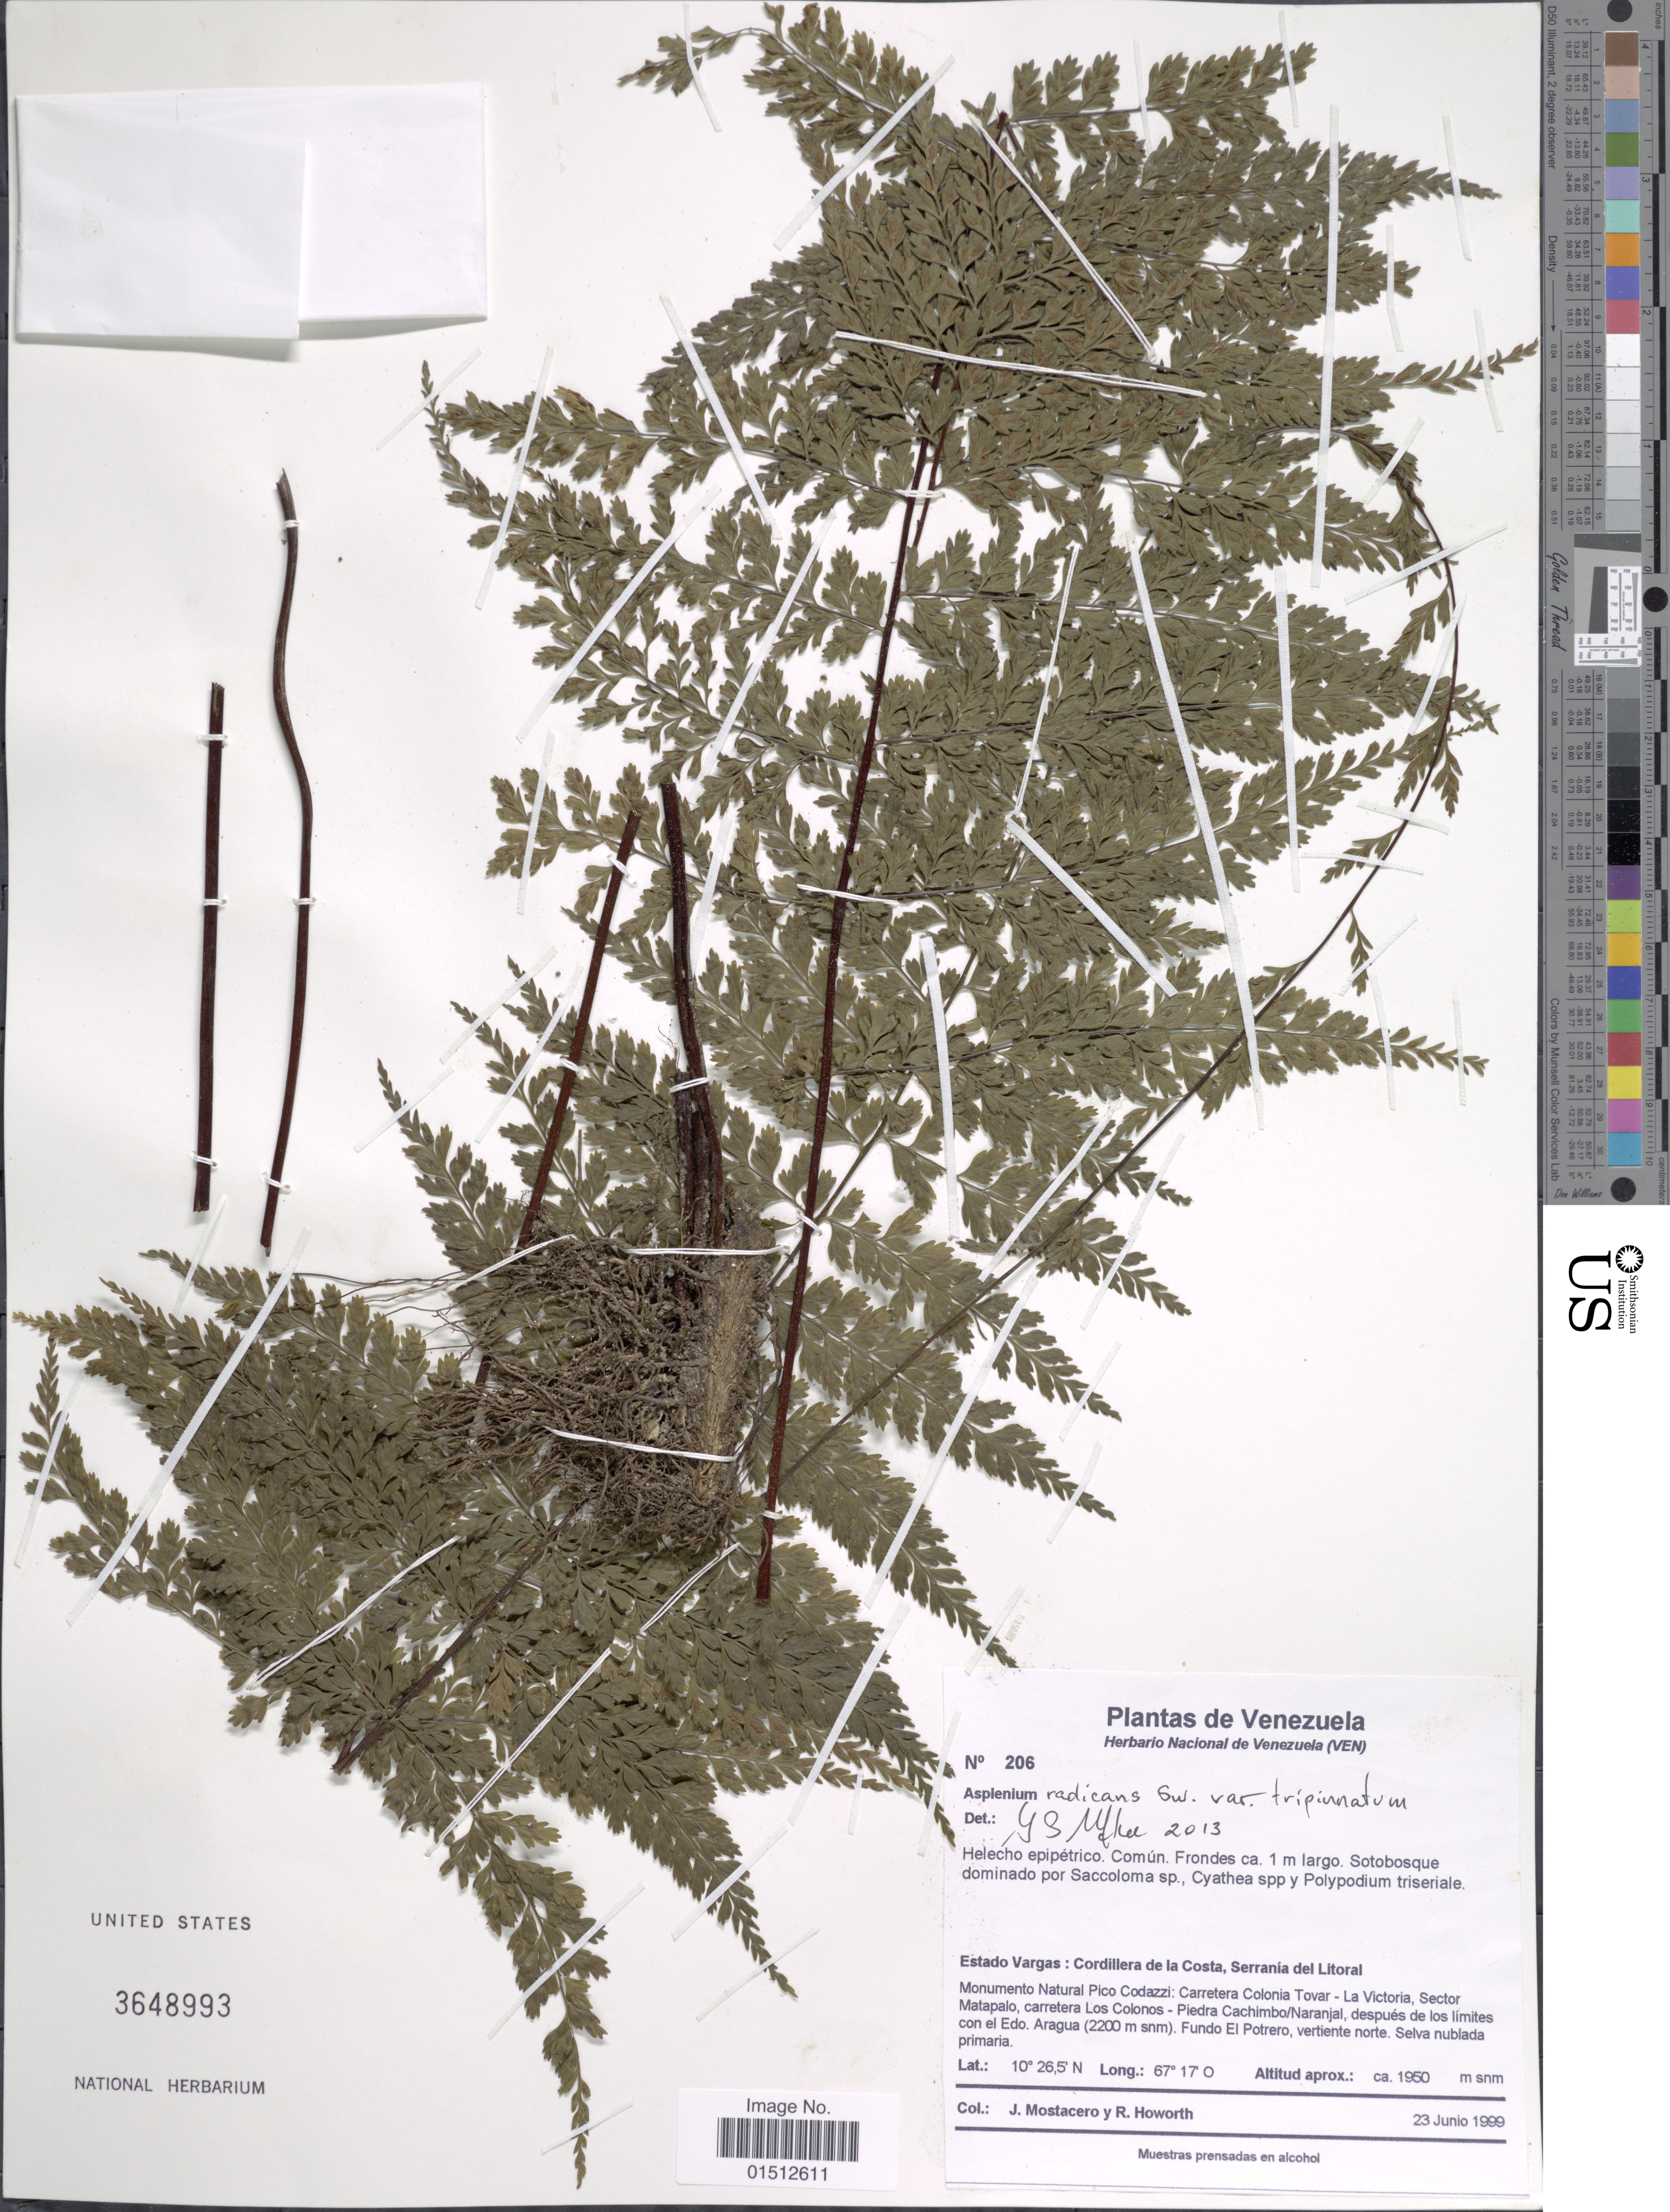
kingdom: Plantae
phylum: Tracheophyta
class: Polypodiopsida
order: Polypodiales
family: Aspleniaceae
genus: Asplenium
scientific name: Asplenium radicans var. tripinnatum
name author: (Hieron.) Proctor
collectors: J. Mostacero & R. Howorth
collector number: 206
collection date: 1999-06-23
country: Venezuela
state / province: Aragua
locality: Estado Vargas: Cordillera de la Costa, Serrania del Litoral, Monumento Natural Pico Cordazzi: Carretera Colonia Tovar - La Victoria, Sector Matapalo, carretera Los Colonos - Piedra cachimbo/Narajal, despues de los limites con el Edo. Aragua. Fundo El Potrero, vertiente norte.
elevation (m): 1950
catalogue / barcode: US 3648993